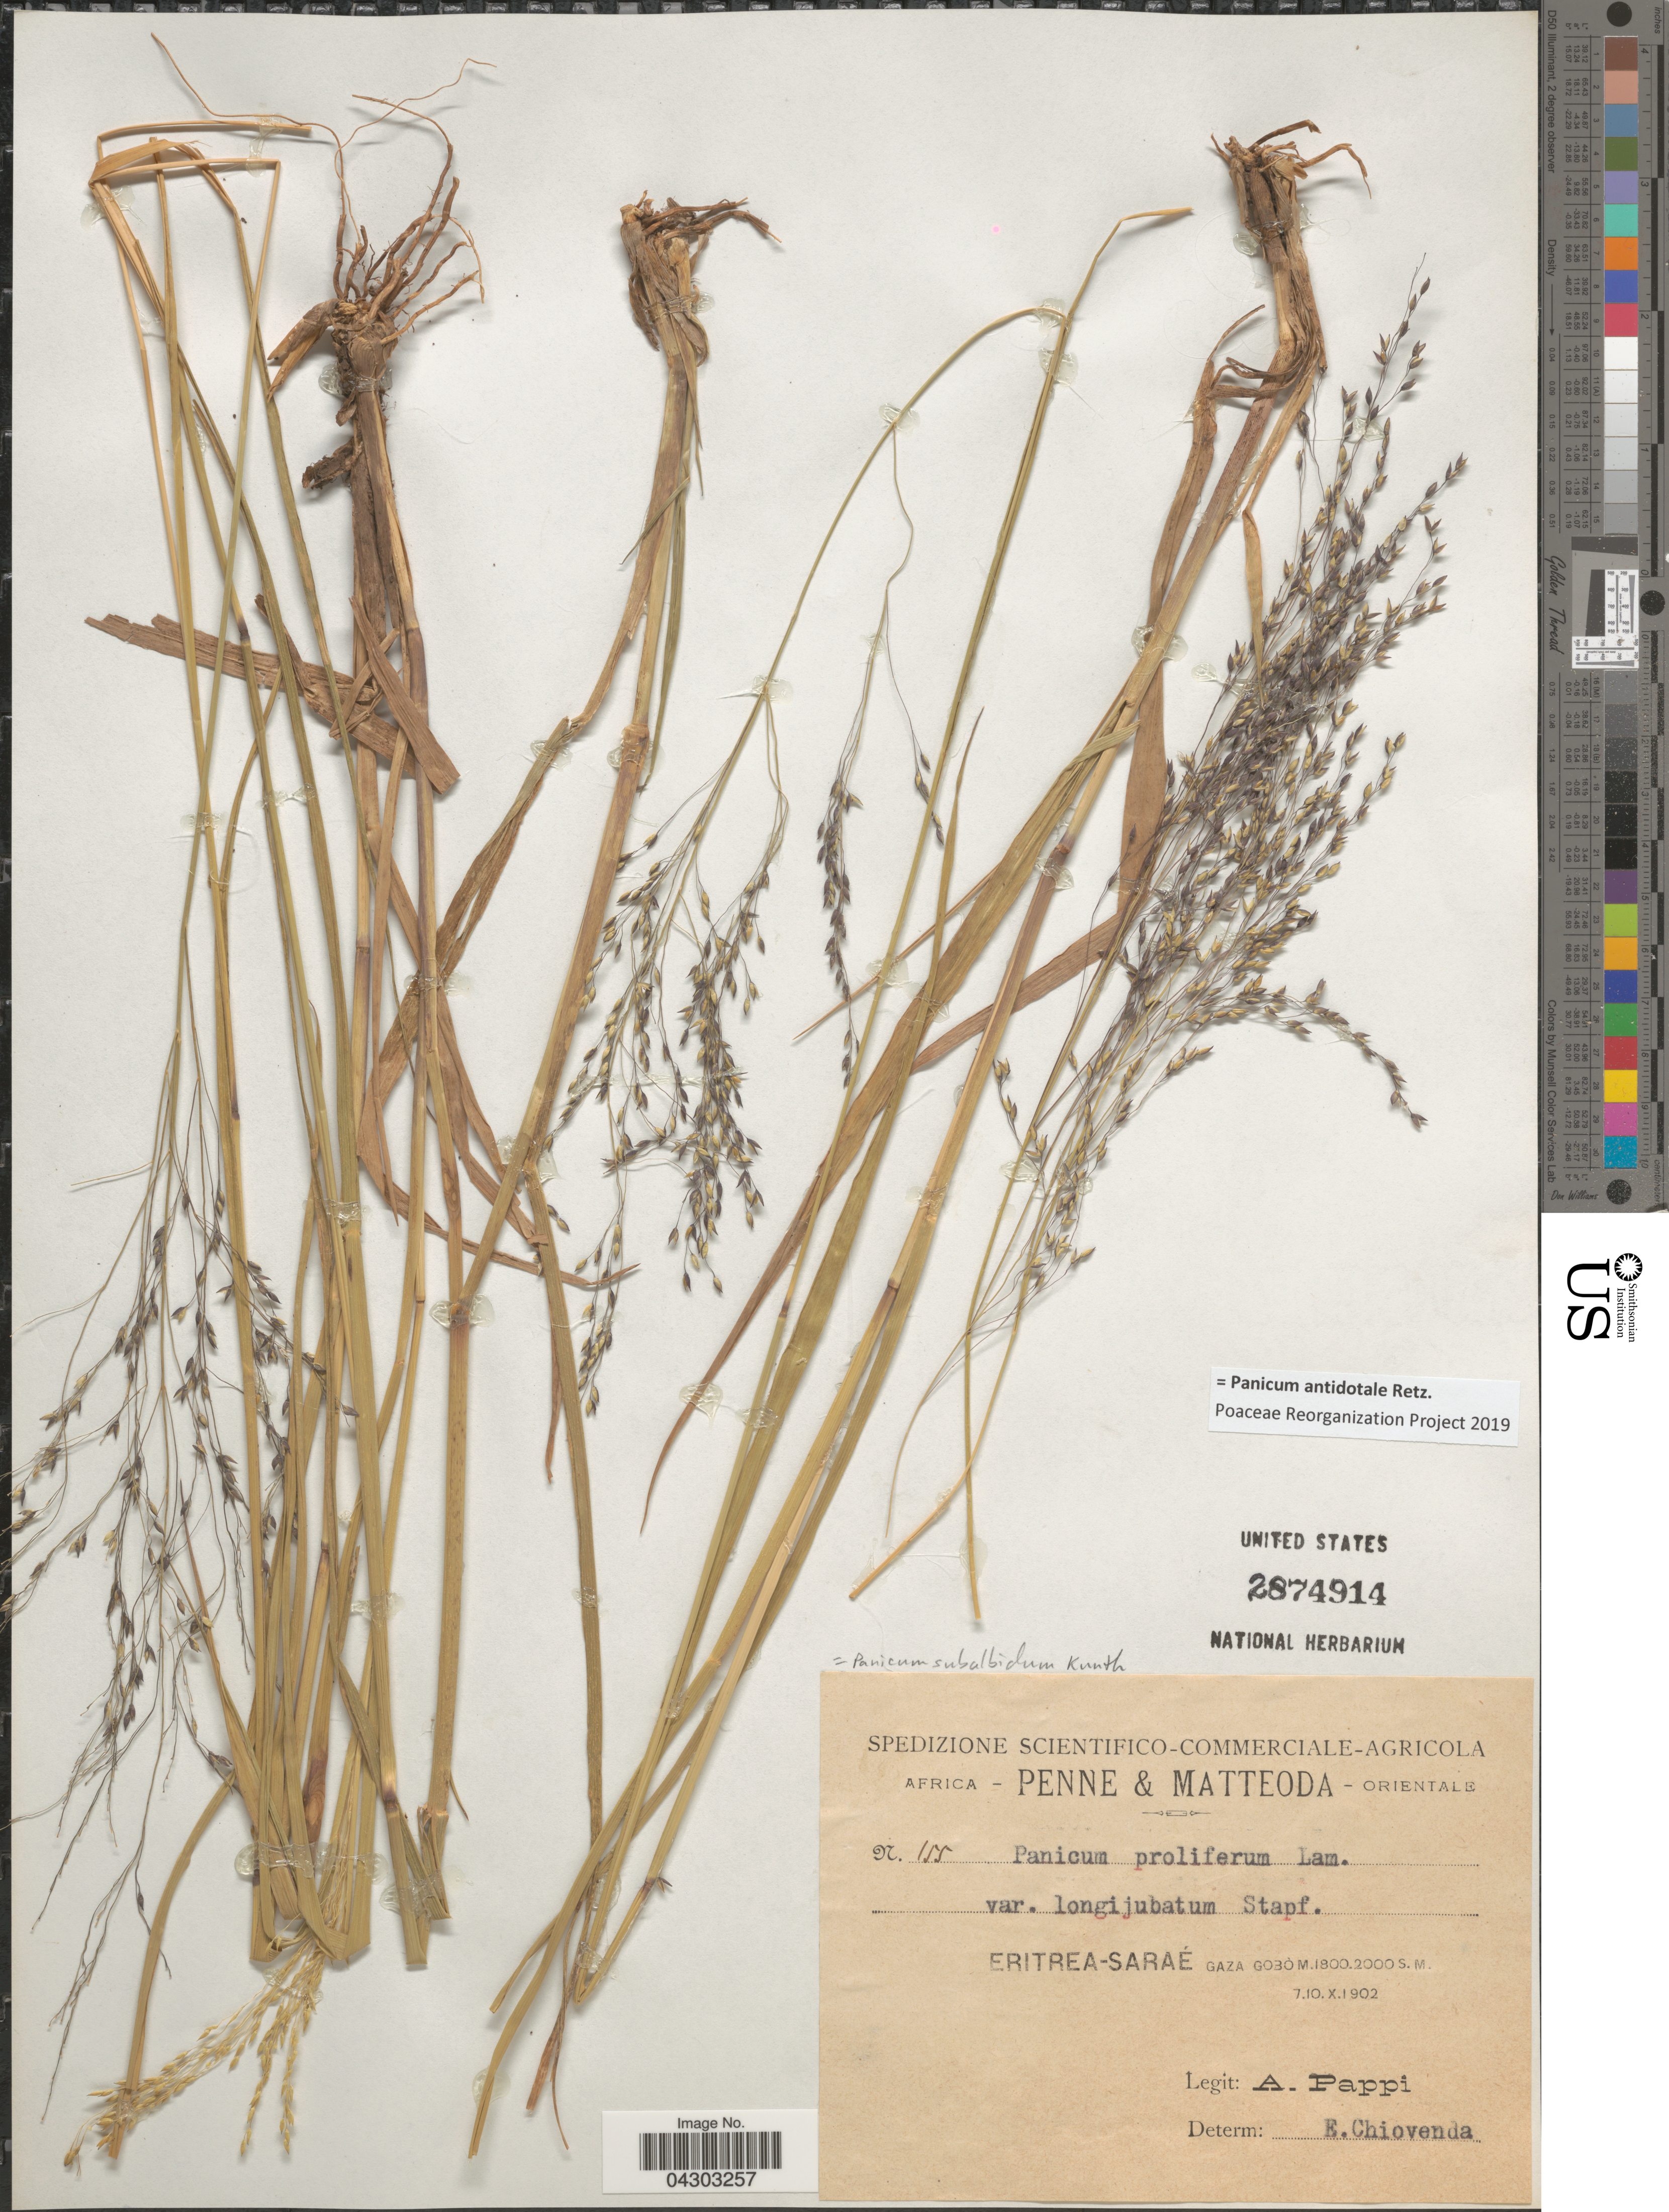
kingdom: Plantae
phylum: Tracheophyta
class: Liliopsida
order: Poales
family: Poaceae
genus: Panicum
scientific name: Panicum antidotale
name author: Retz.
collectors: A. Pappi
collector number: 155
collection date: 1902-10-07/1902-10-10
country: Eritrea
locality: Africa Orientale. Eritrea-Saraé. Gaza Gobò.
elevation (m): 1800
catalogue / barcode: US 2874914